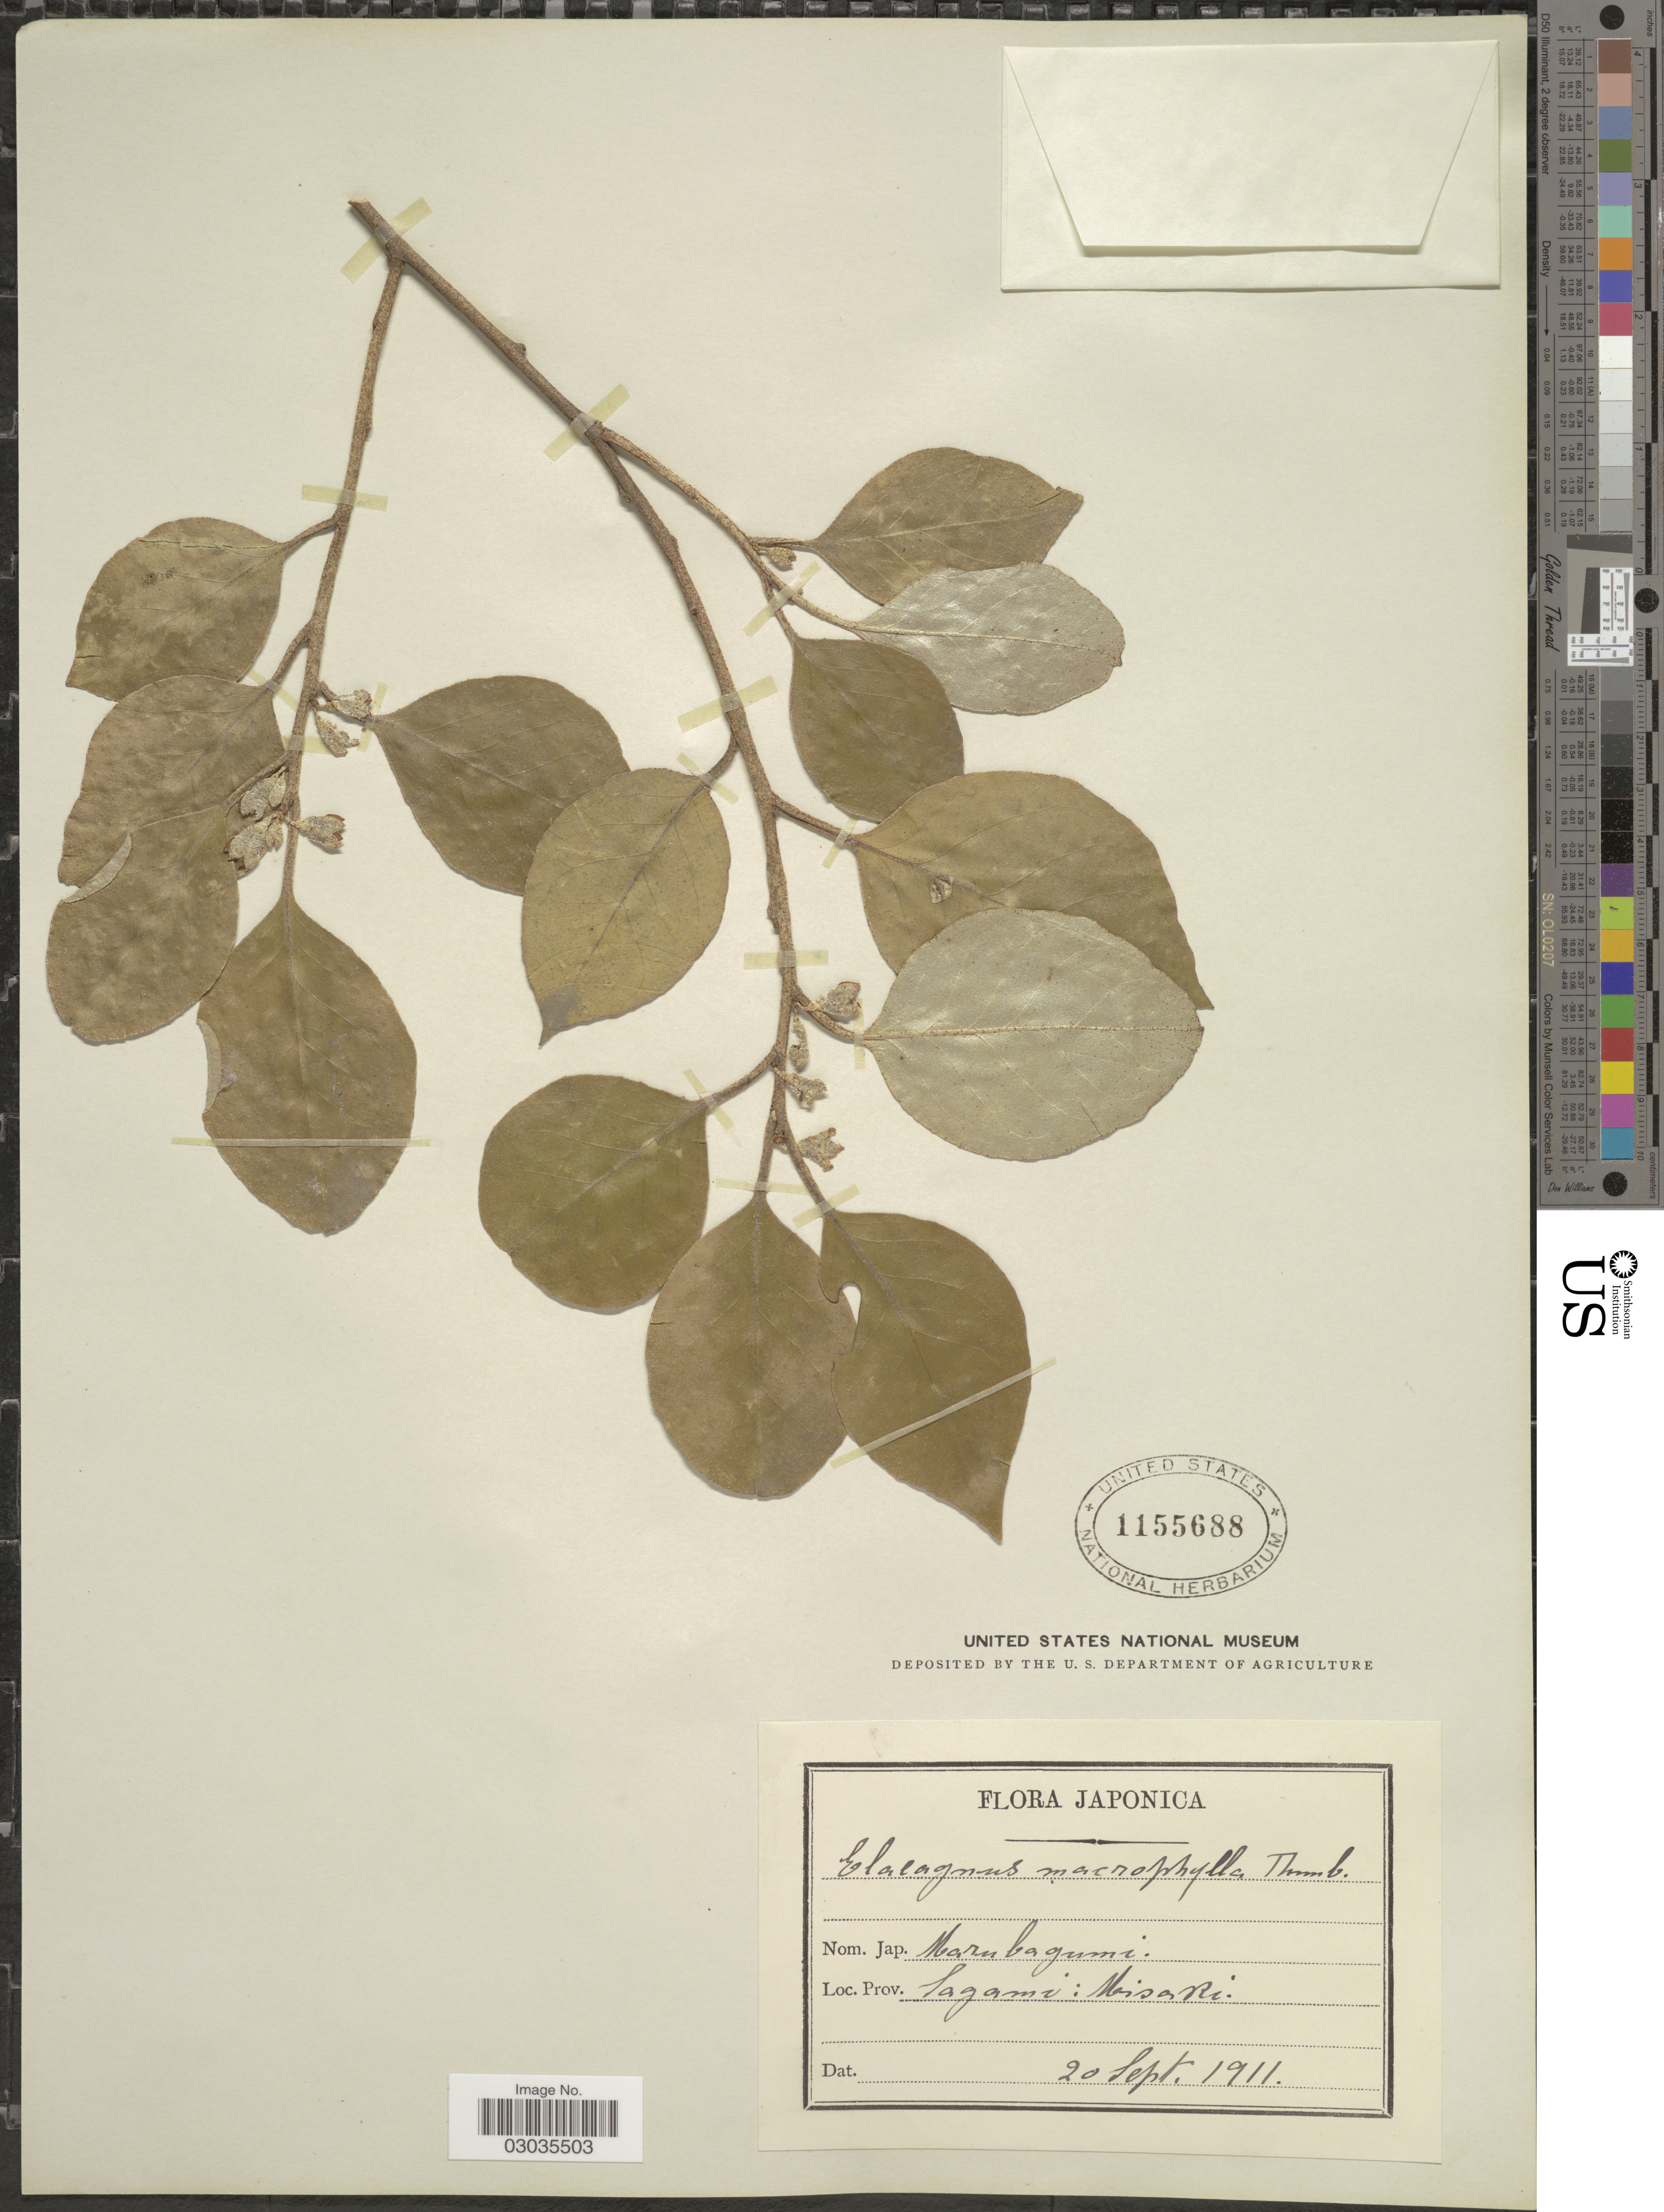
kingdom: Plantae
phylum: Tracheophyta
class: Magnoliopsida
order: Rosales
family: Elaeagnaceae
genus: Elaeagnus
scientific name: Elaeagnus macrophylla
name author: Thunb.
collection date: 1911-09-20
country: Japan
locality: Sagami: Misaki.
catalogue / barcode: US 1155688